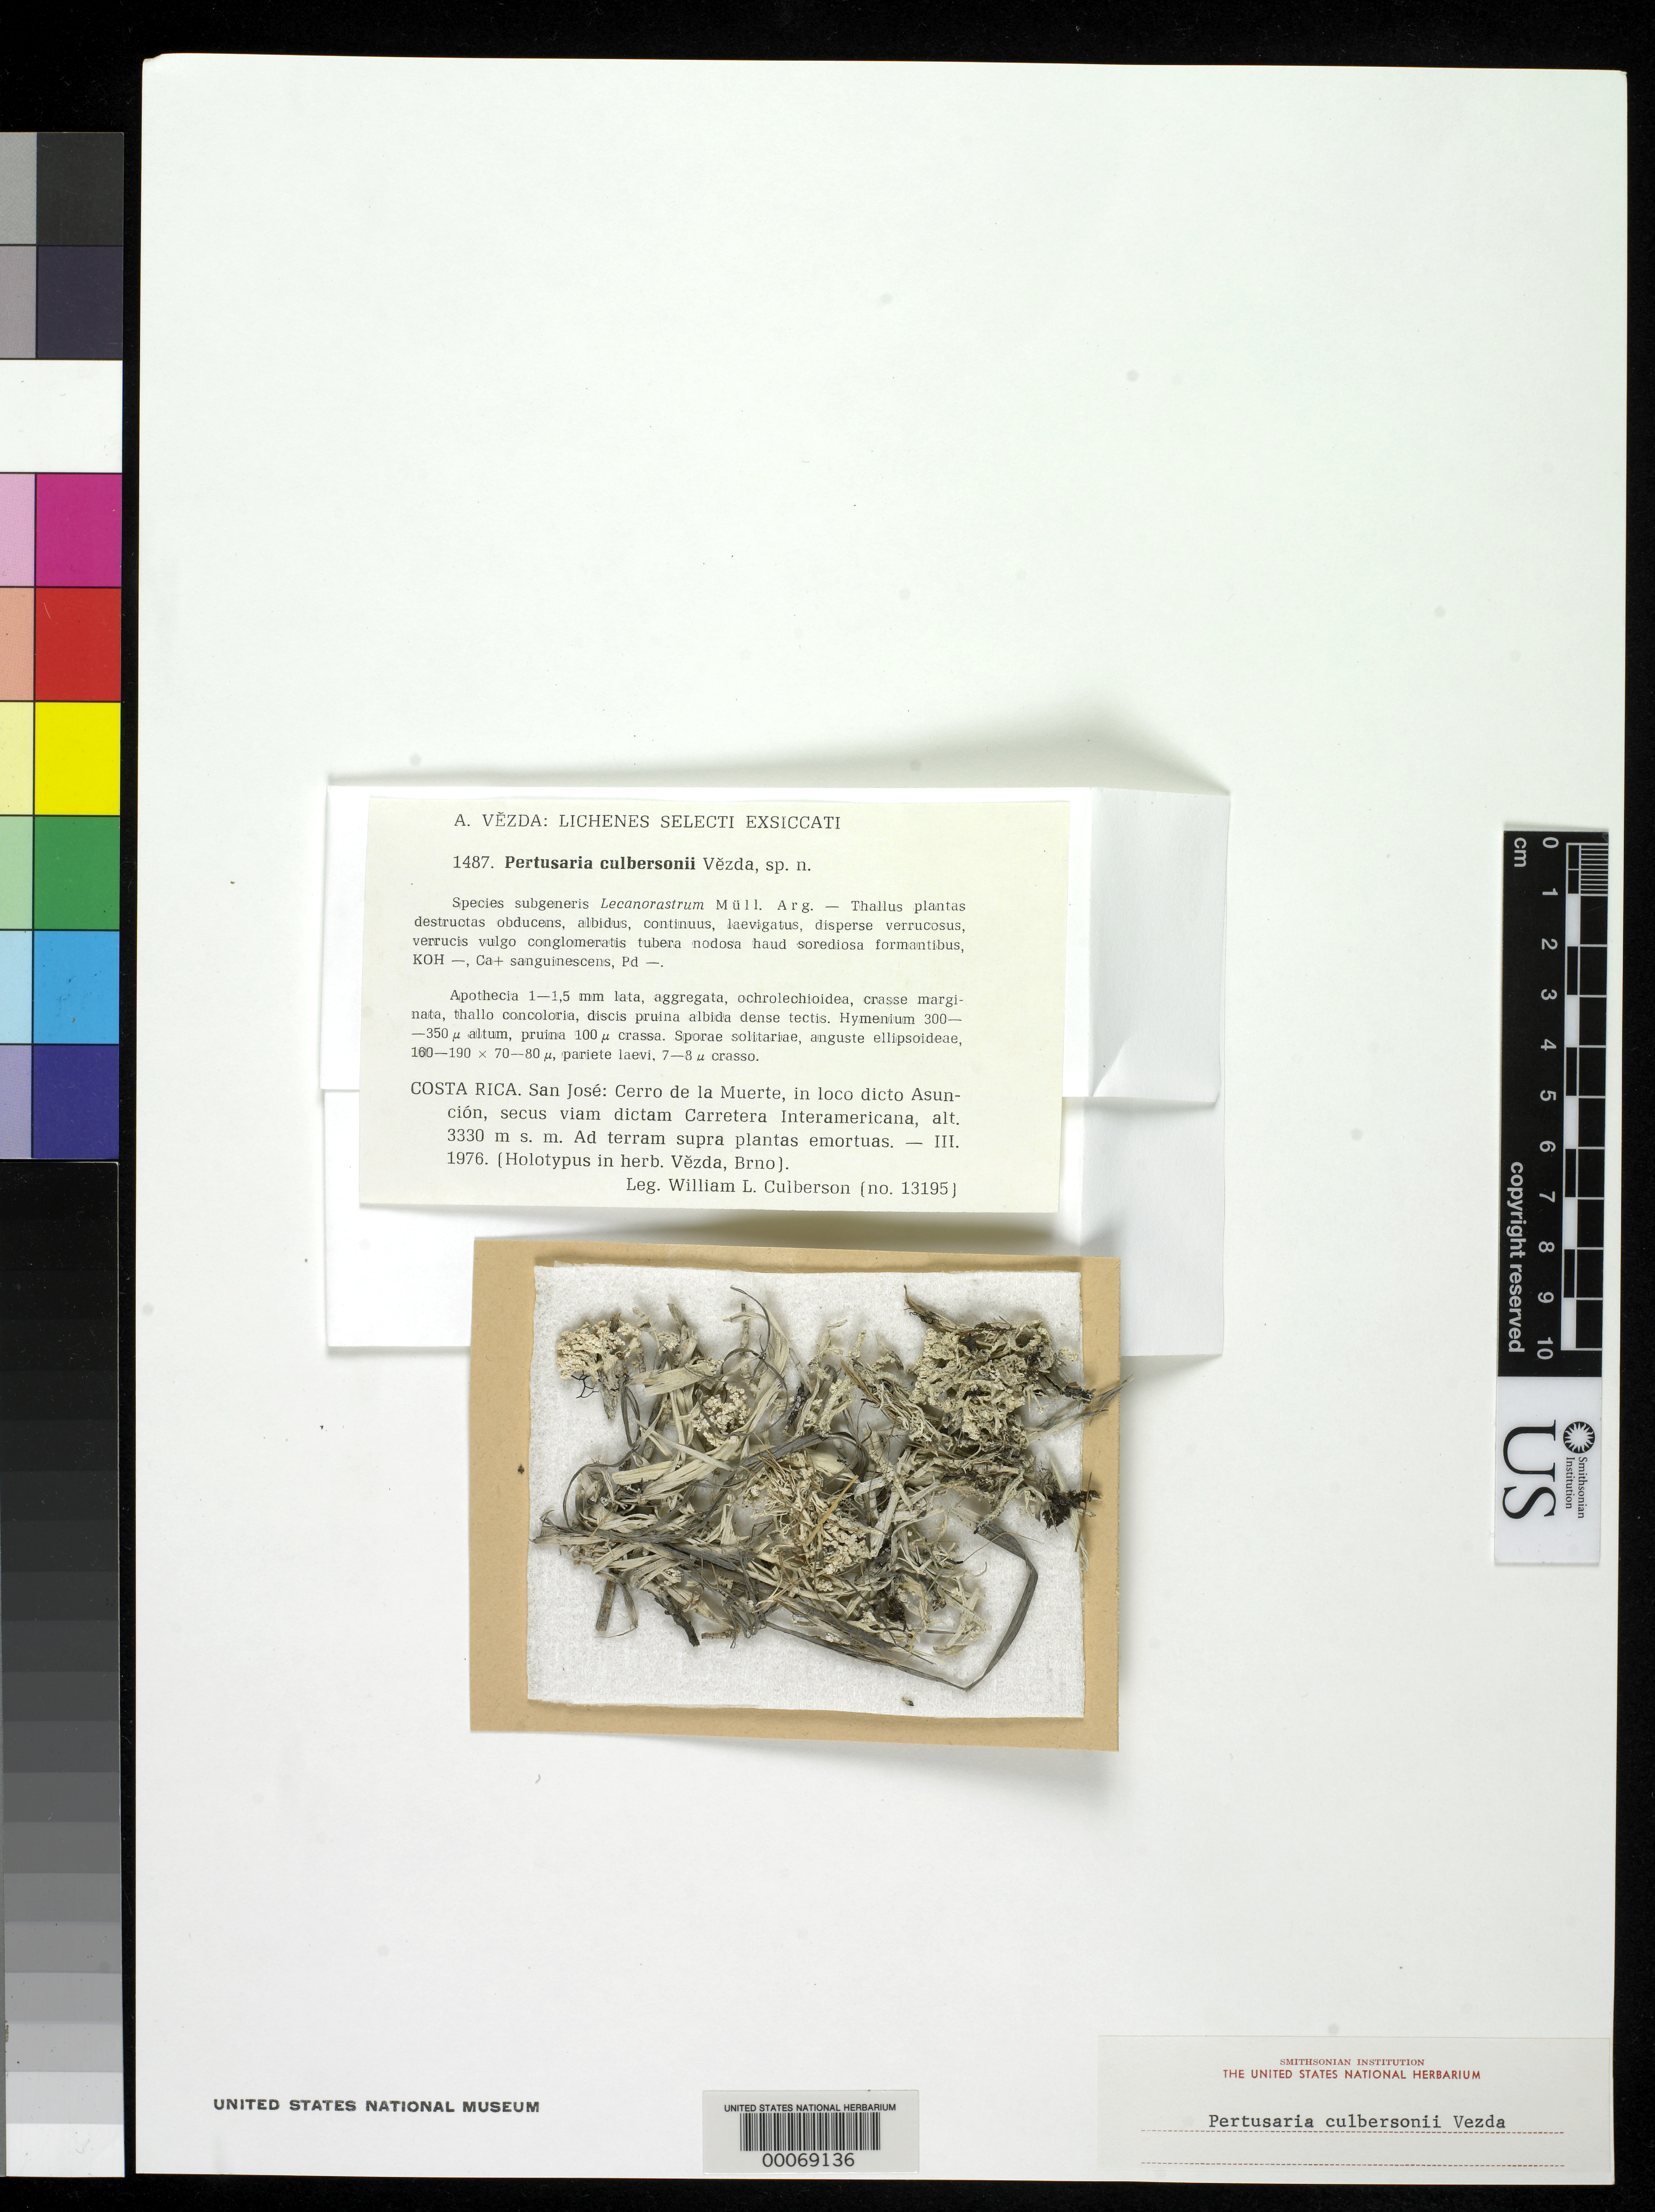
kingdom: Fungi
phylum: Ascomycota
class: Lecanoromycetes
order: Pertusariales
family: Pertusariaceae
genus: Pertusaria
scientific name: Pertusaria culbersonii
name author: Vezda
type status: Isotype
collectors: W. Culberson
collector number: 13195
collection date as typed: Mar 1976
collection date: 1976-03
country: Costa Rica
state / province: San José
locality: Cerro de La Muerte, in loco dicto Asuncion, secus viam dictam carretara interamer.